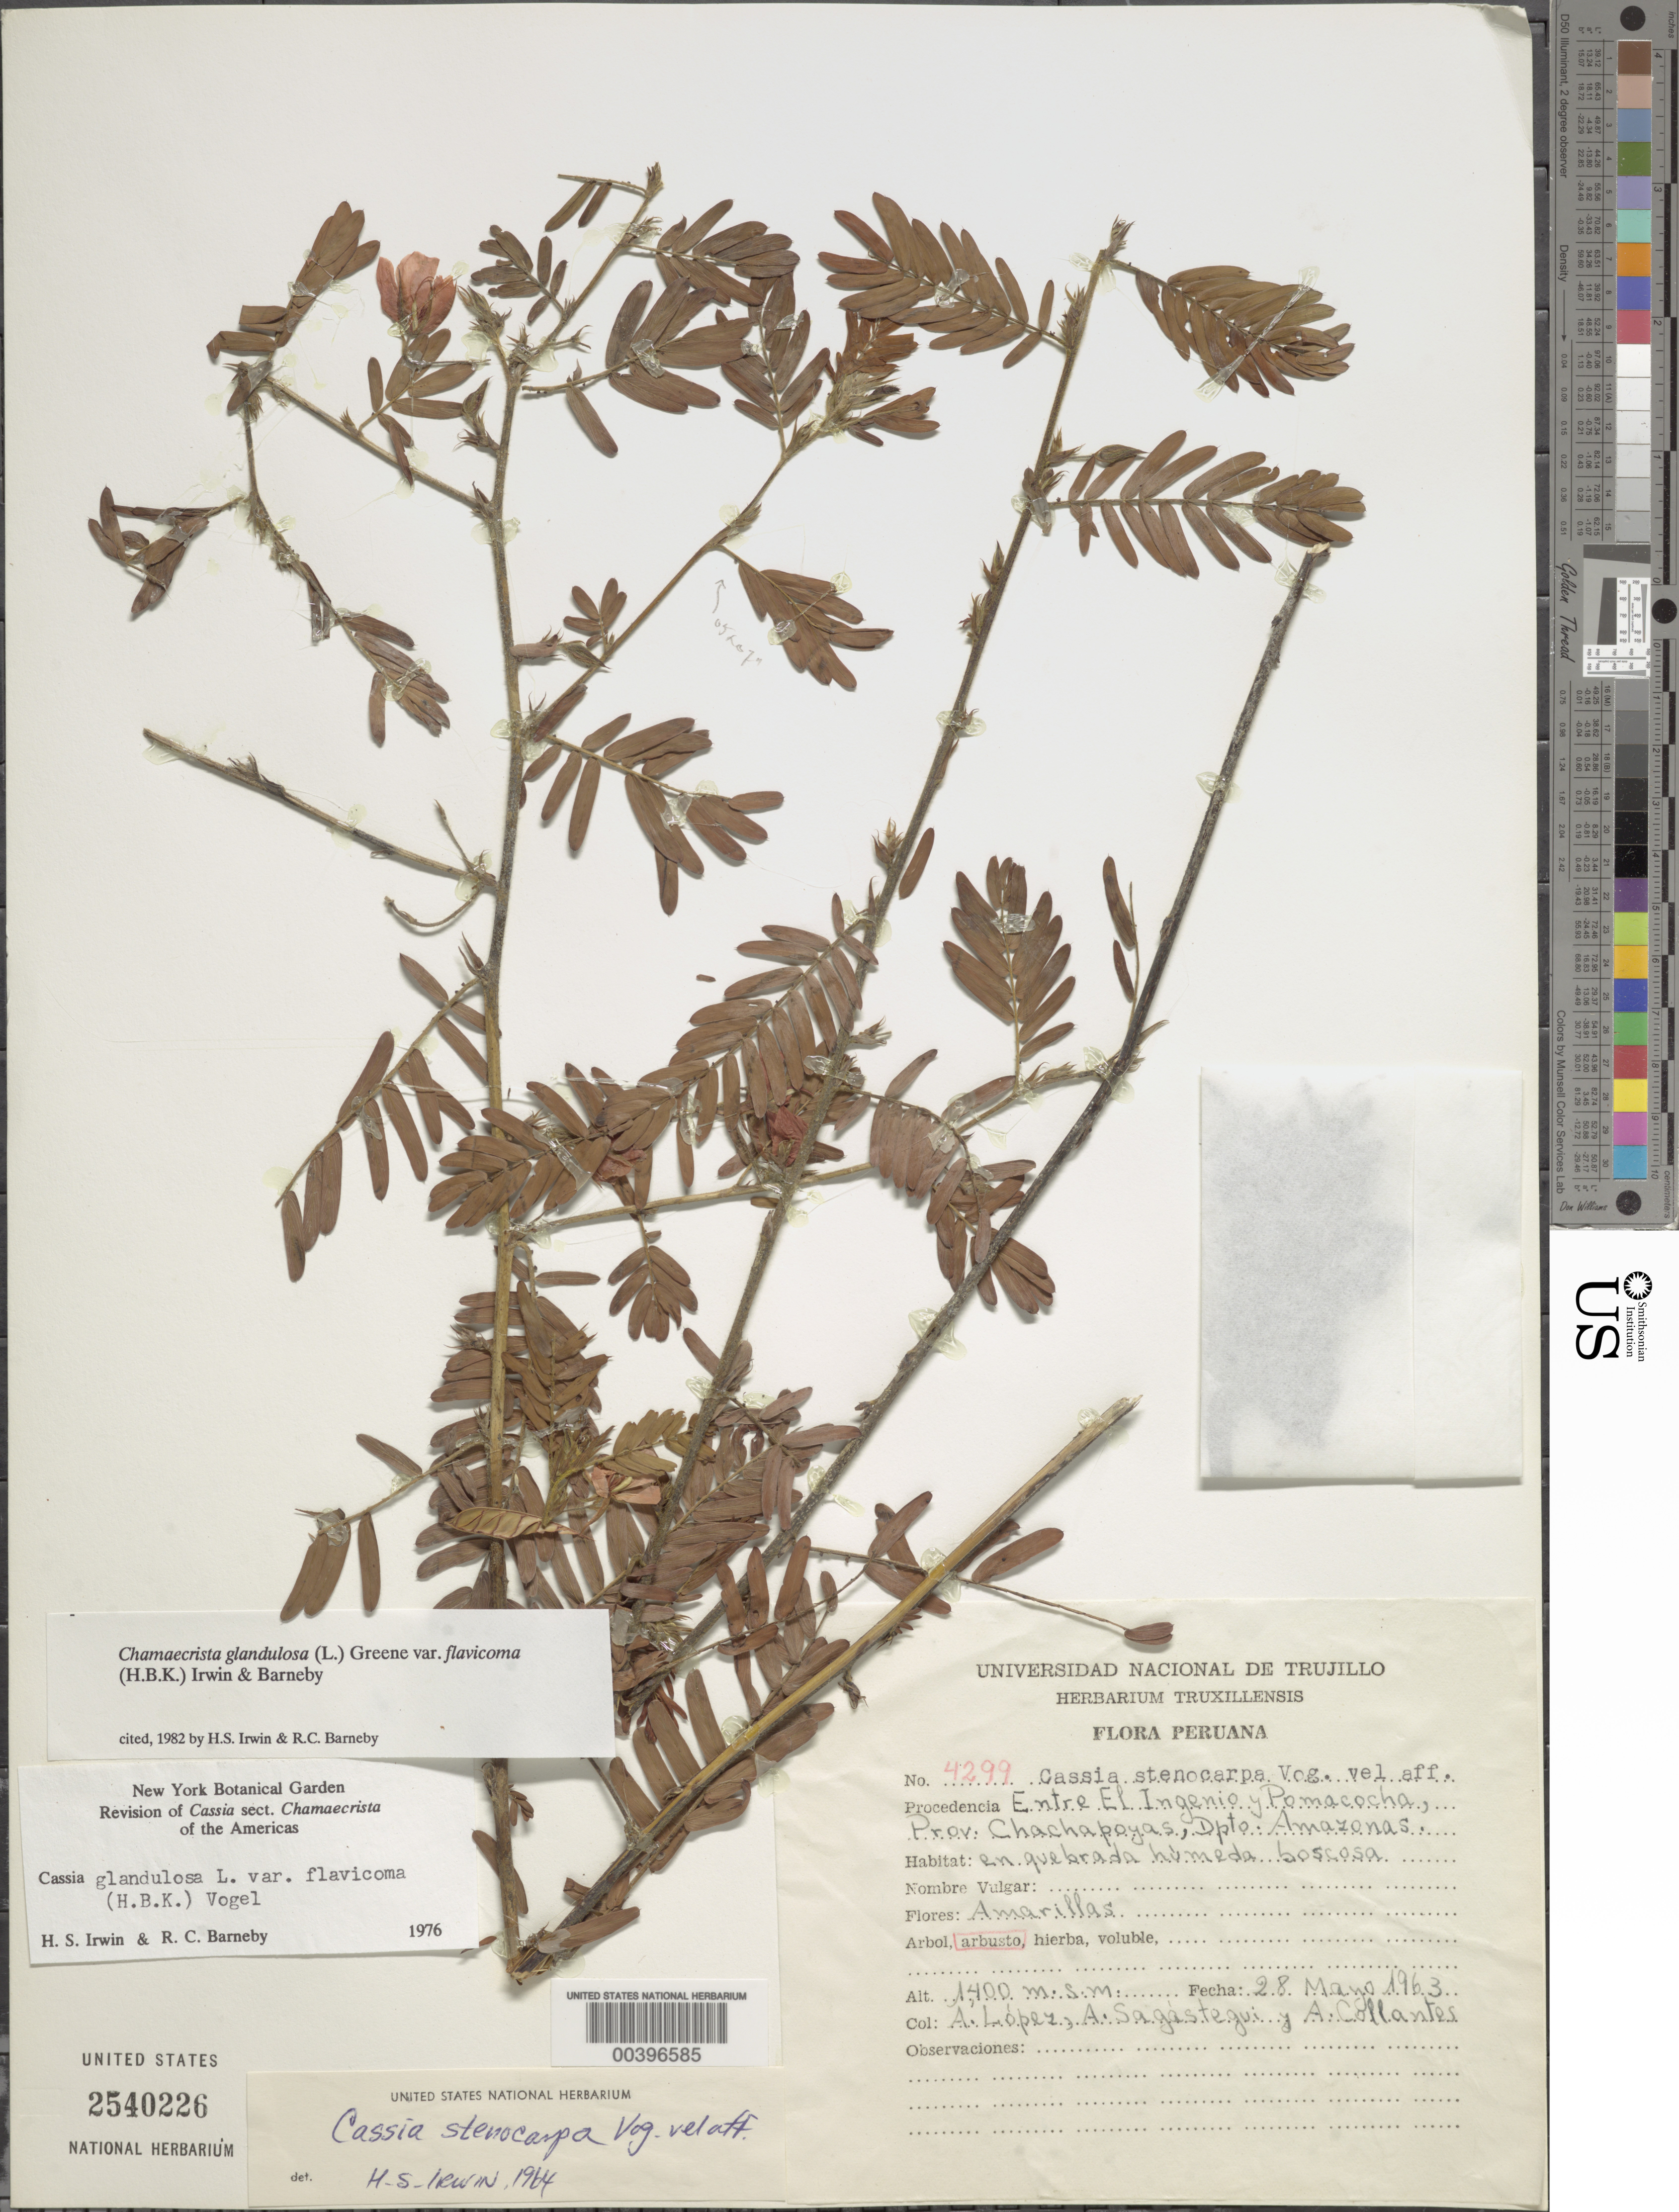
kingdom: Plantae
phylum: Tracheophyta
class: Magnoliopsida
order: Fabales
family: Fabaceae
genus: Chamaecrista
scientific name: Chamaecrista glandulosa var. flavicoma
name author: (Kunth) H.S. Irwin & Barneby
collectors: A. López M., A. Sagástegui A. & A. Collantes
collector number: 4299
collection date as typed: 28 May 1963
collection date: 1963-05-28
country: Peru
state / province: Amazonas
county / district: Chachapoyas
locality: entre El Ingenio y Pomacocha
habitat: En quebrada humeda boscosa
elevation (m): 1400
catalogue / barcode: US 2540226